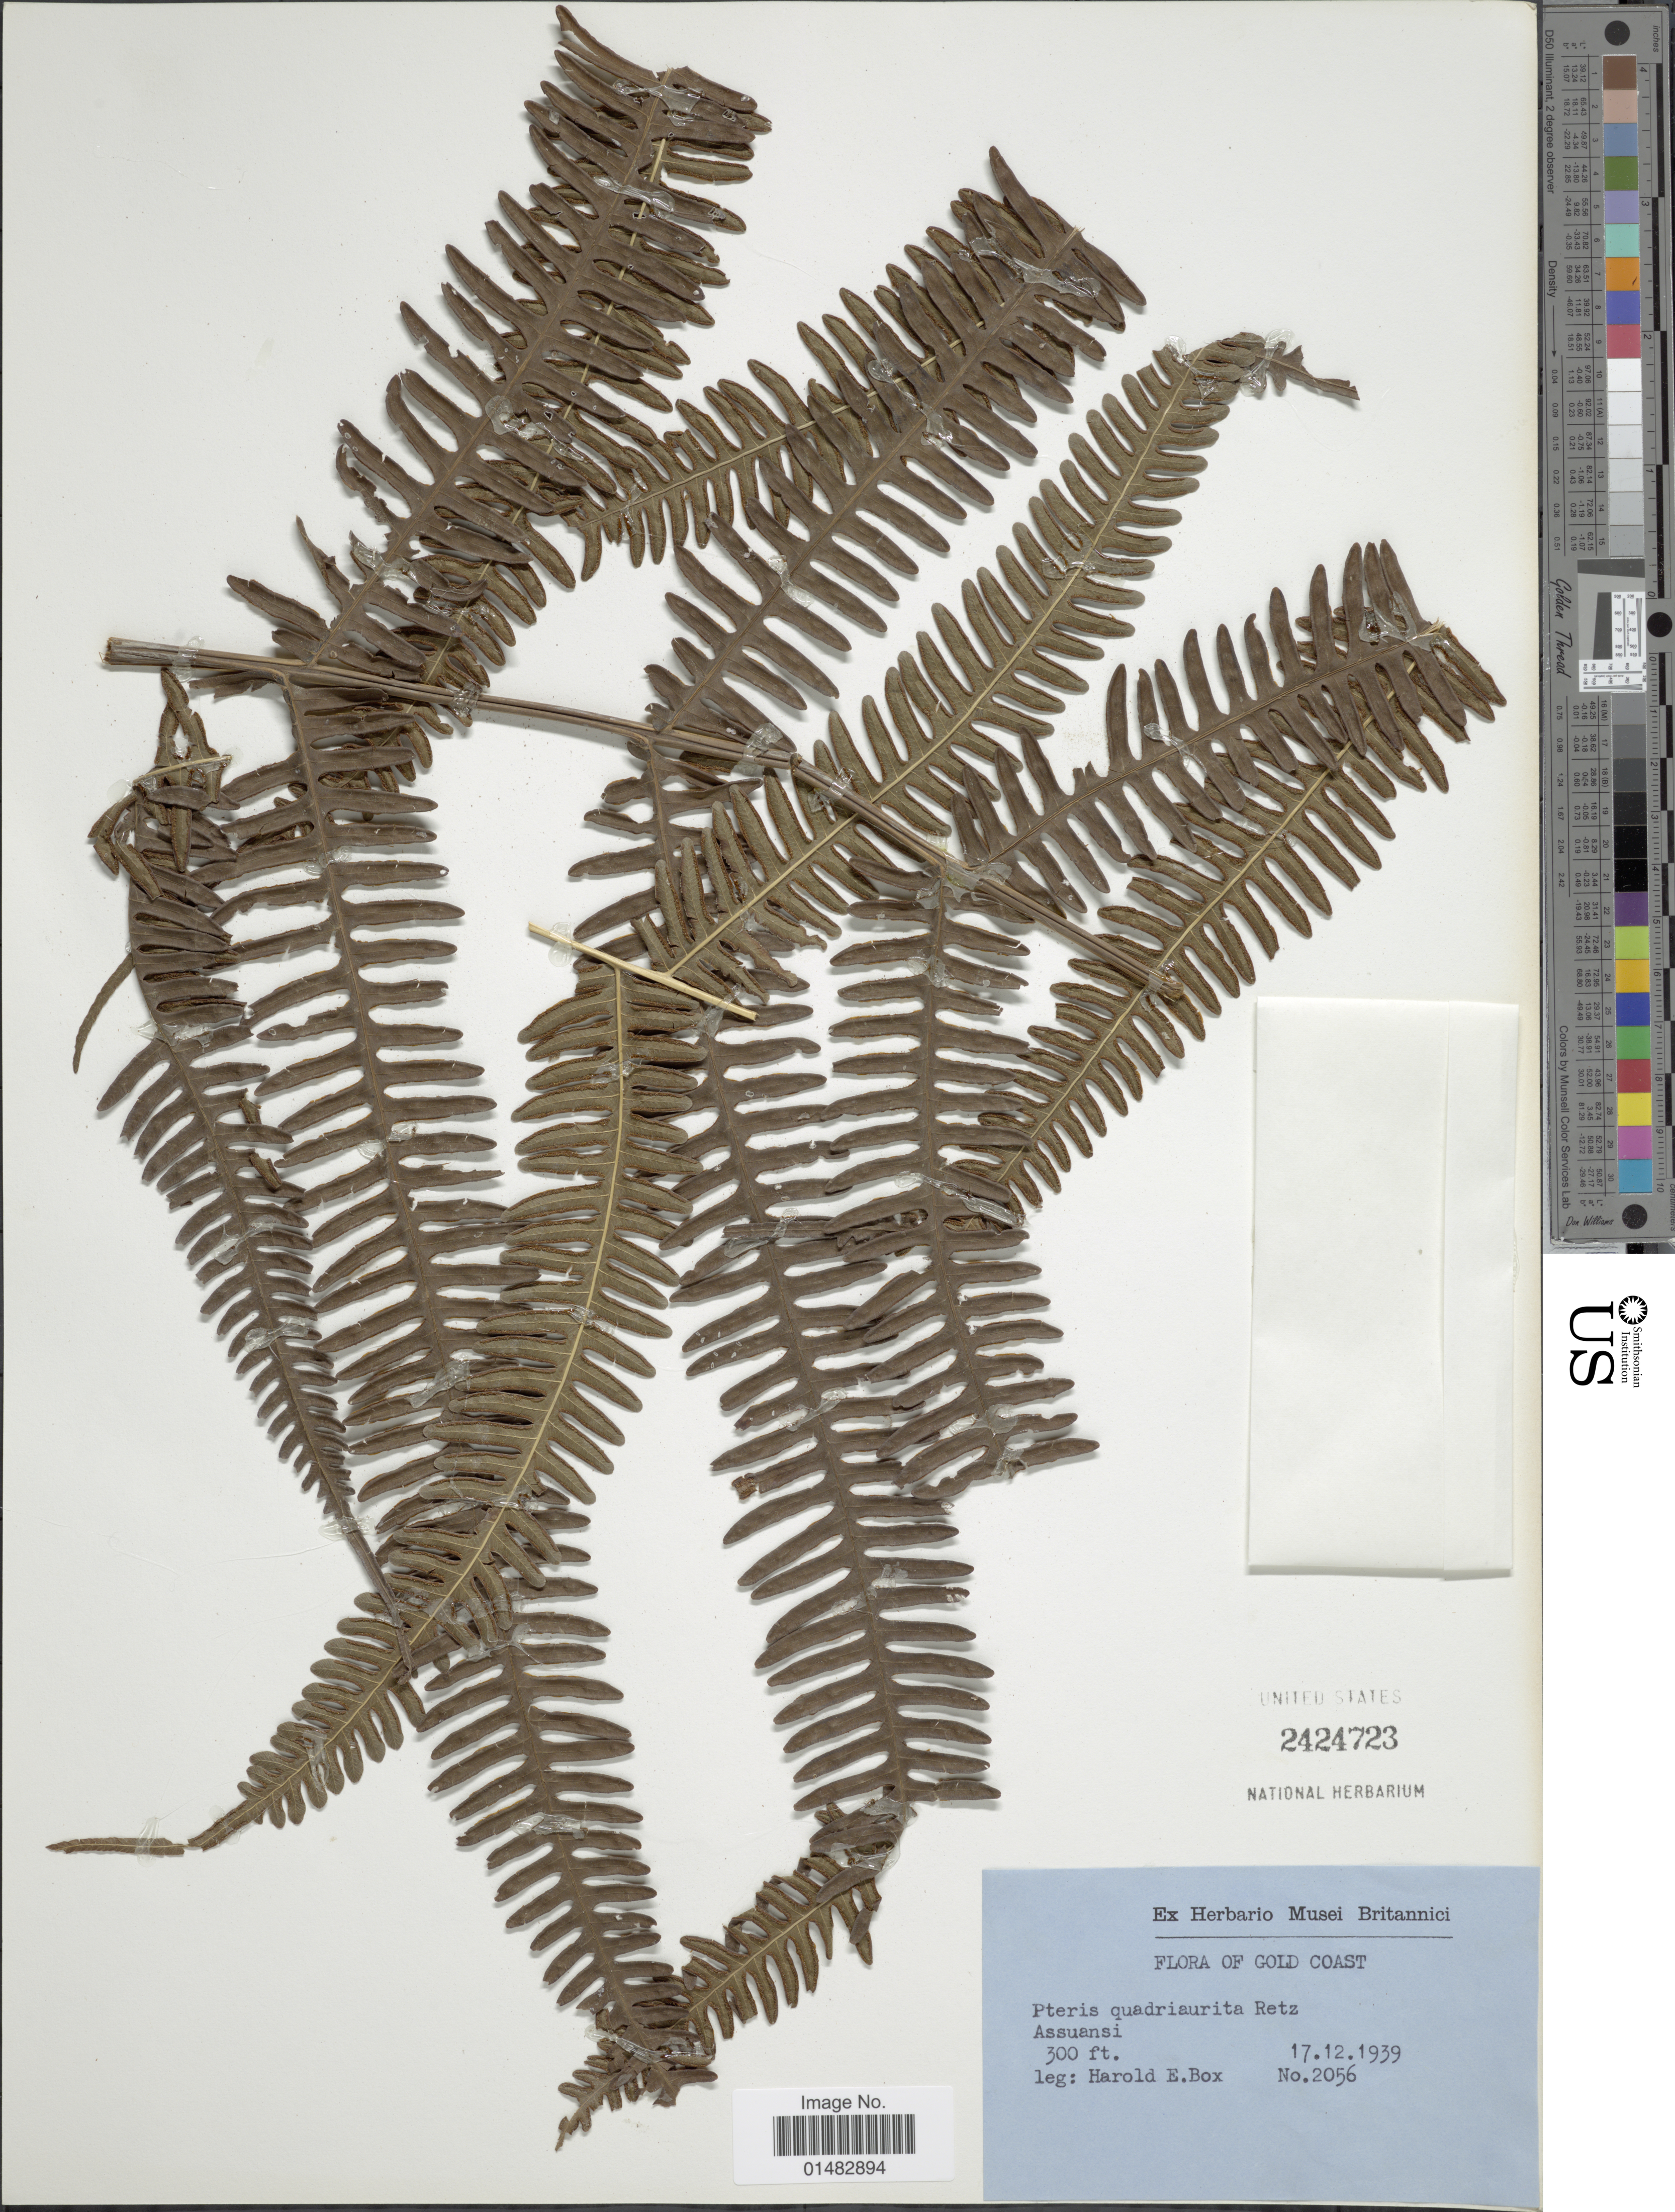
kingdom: Plantae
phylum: Tracheophyta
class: Polypodiopsida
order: Polypodiales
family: Pteridaceae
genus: Pteris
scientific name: Pteris quadriaurita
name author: Retz.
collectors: H. E. Box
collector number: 2056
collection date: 1939-12-17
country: Ghana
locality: Gold Coast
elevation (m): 91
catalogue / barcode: US 2424723